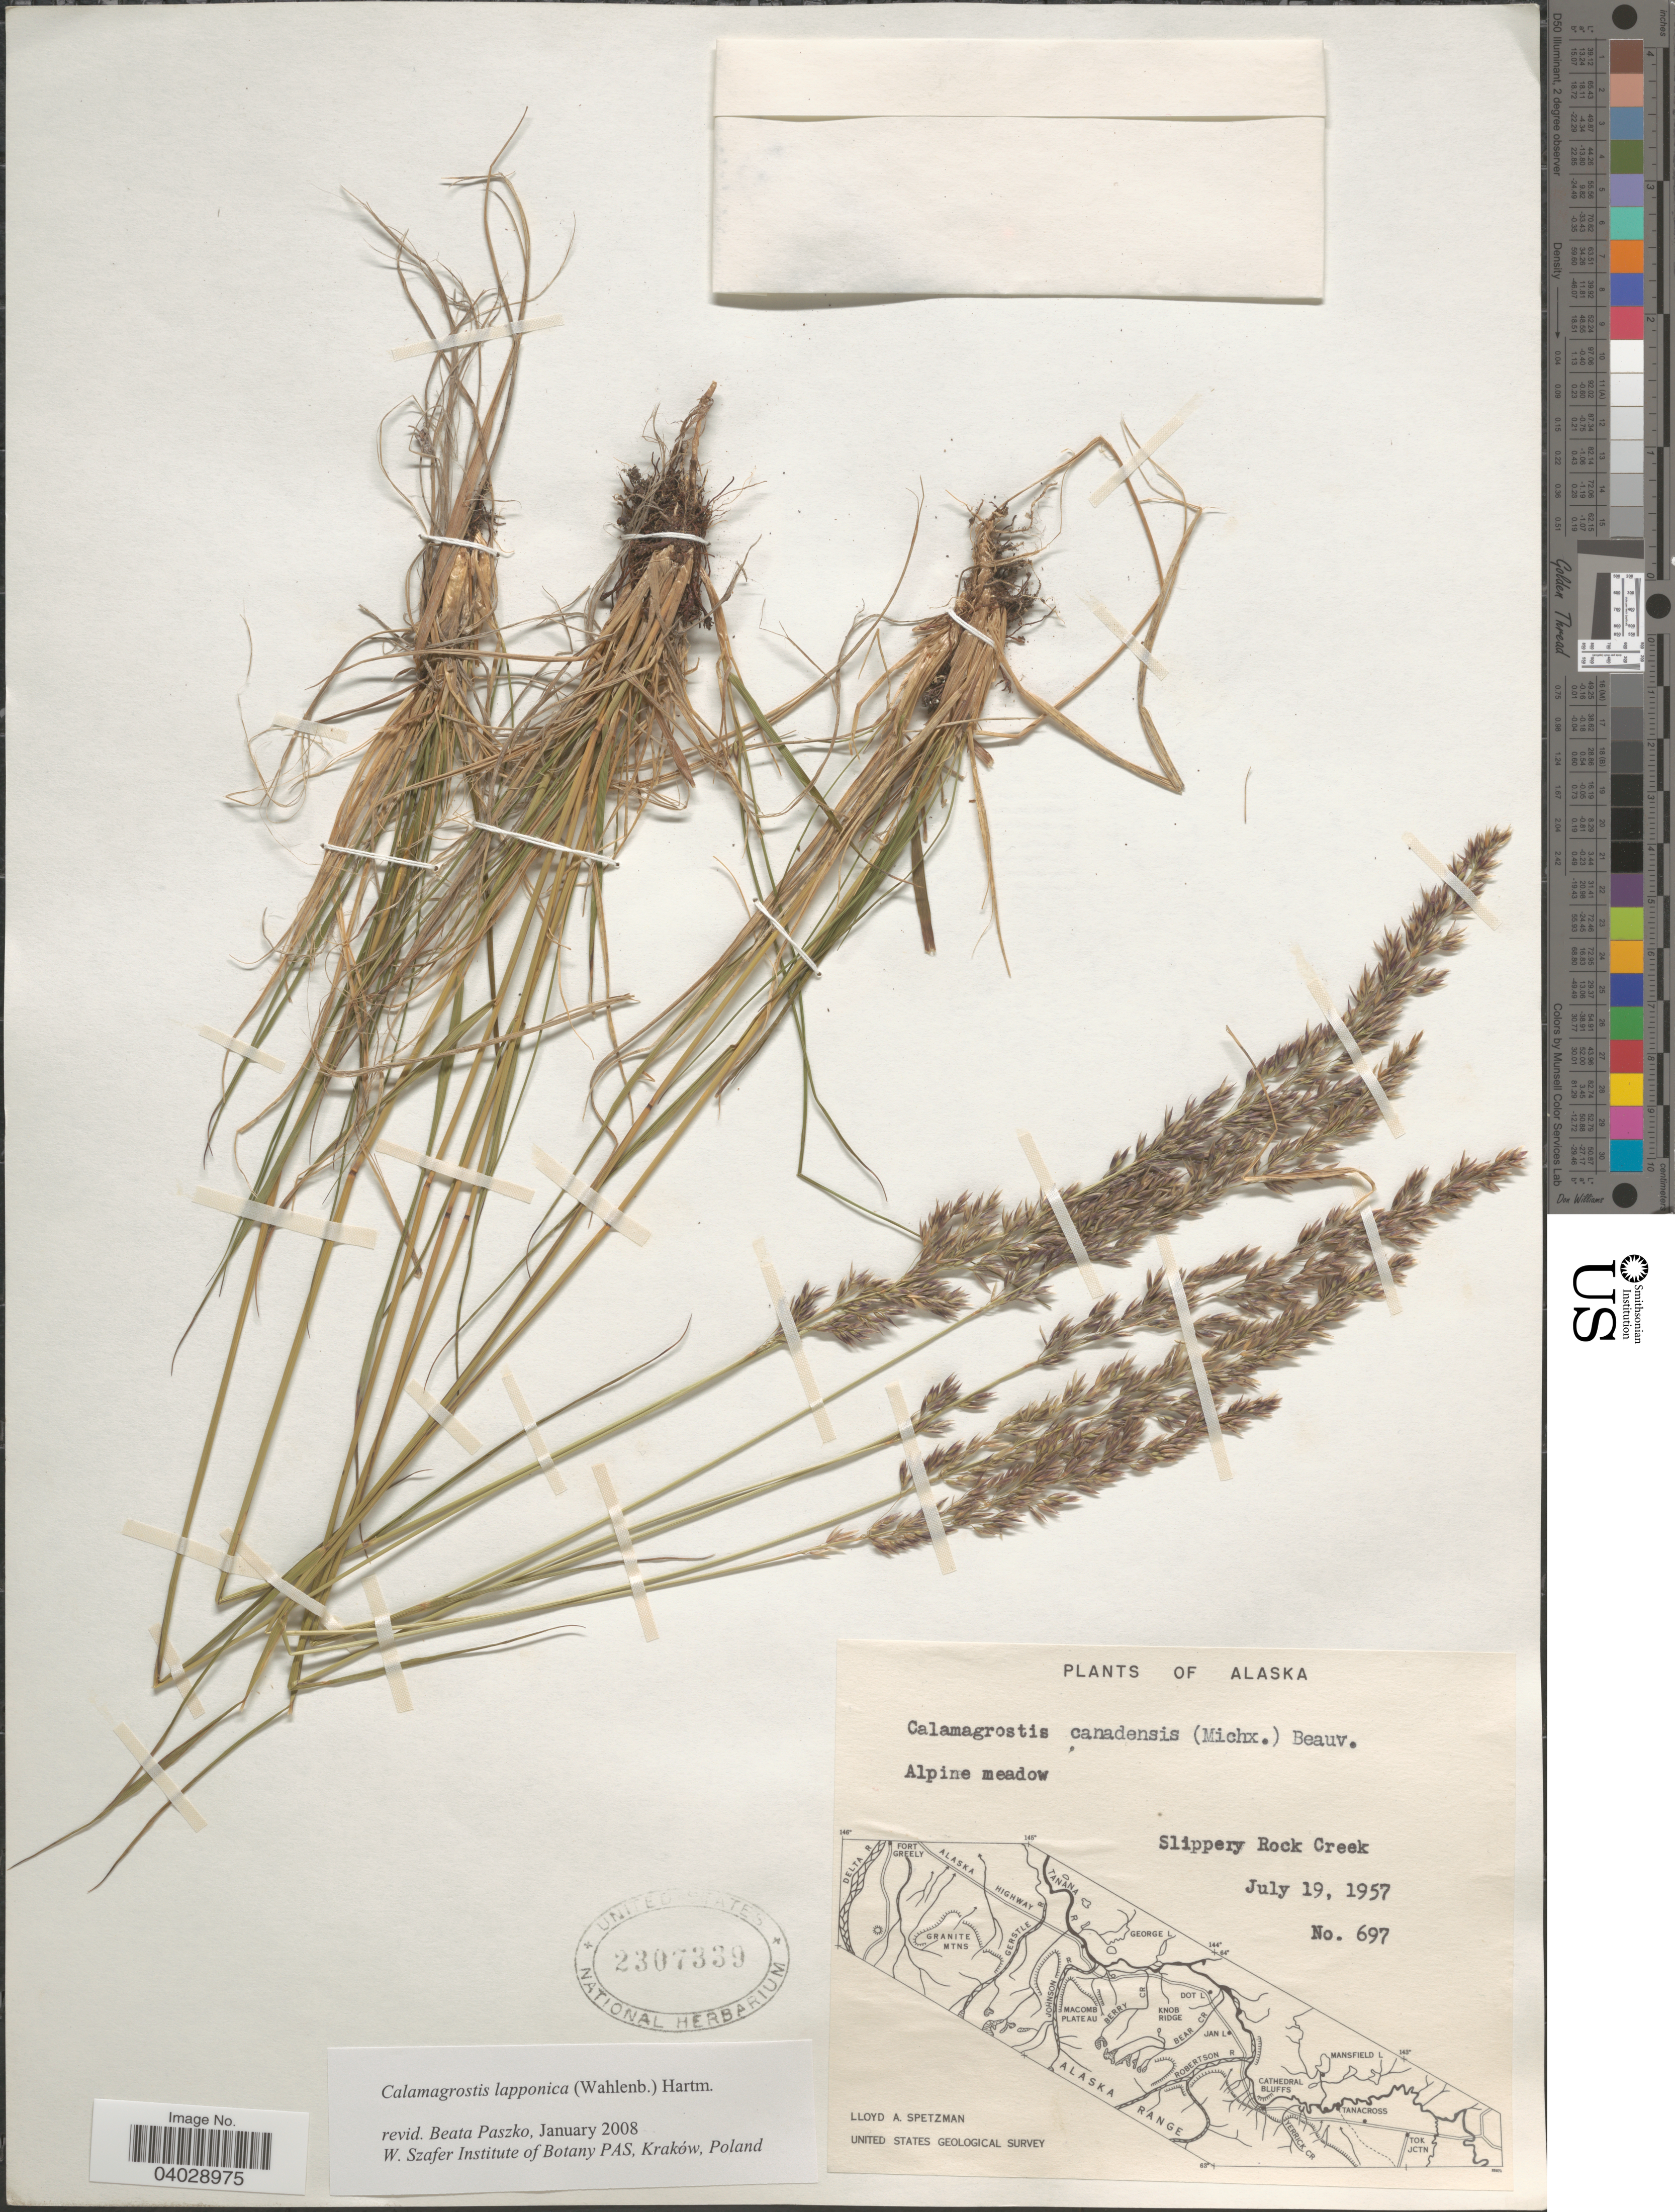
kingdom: Plantae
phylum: Tracheophyta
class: Liliopsida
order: Poales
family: Poaceae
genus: Calamagrostis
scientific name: Calamagrostis lapponica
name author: (Wahlenb.) Hartm.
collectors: L. Spetzman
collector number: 697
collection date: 1957-07-19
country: United States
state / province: Alaska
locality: Alpine meadow, Slippery Rock Creek.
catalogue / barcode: US 2307339